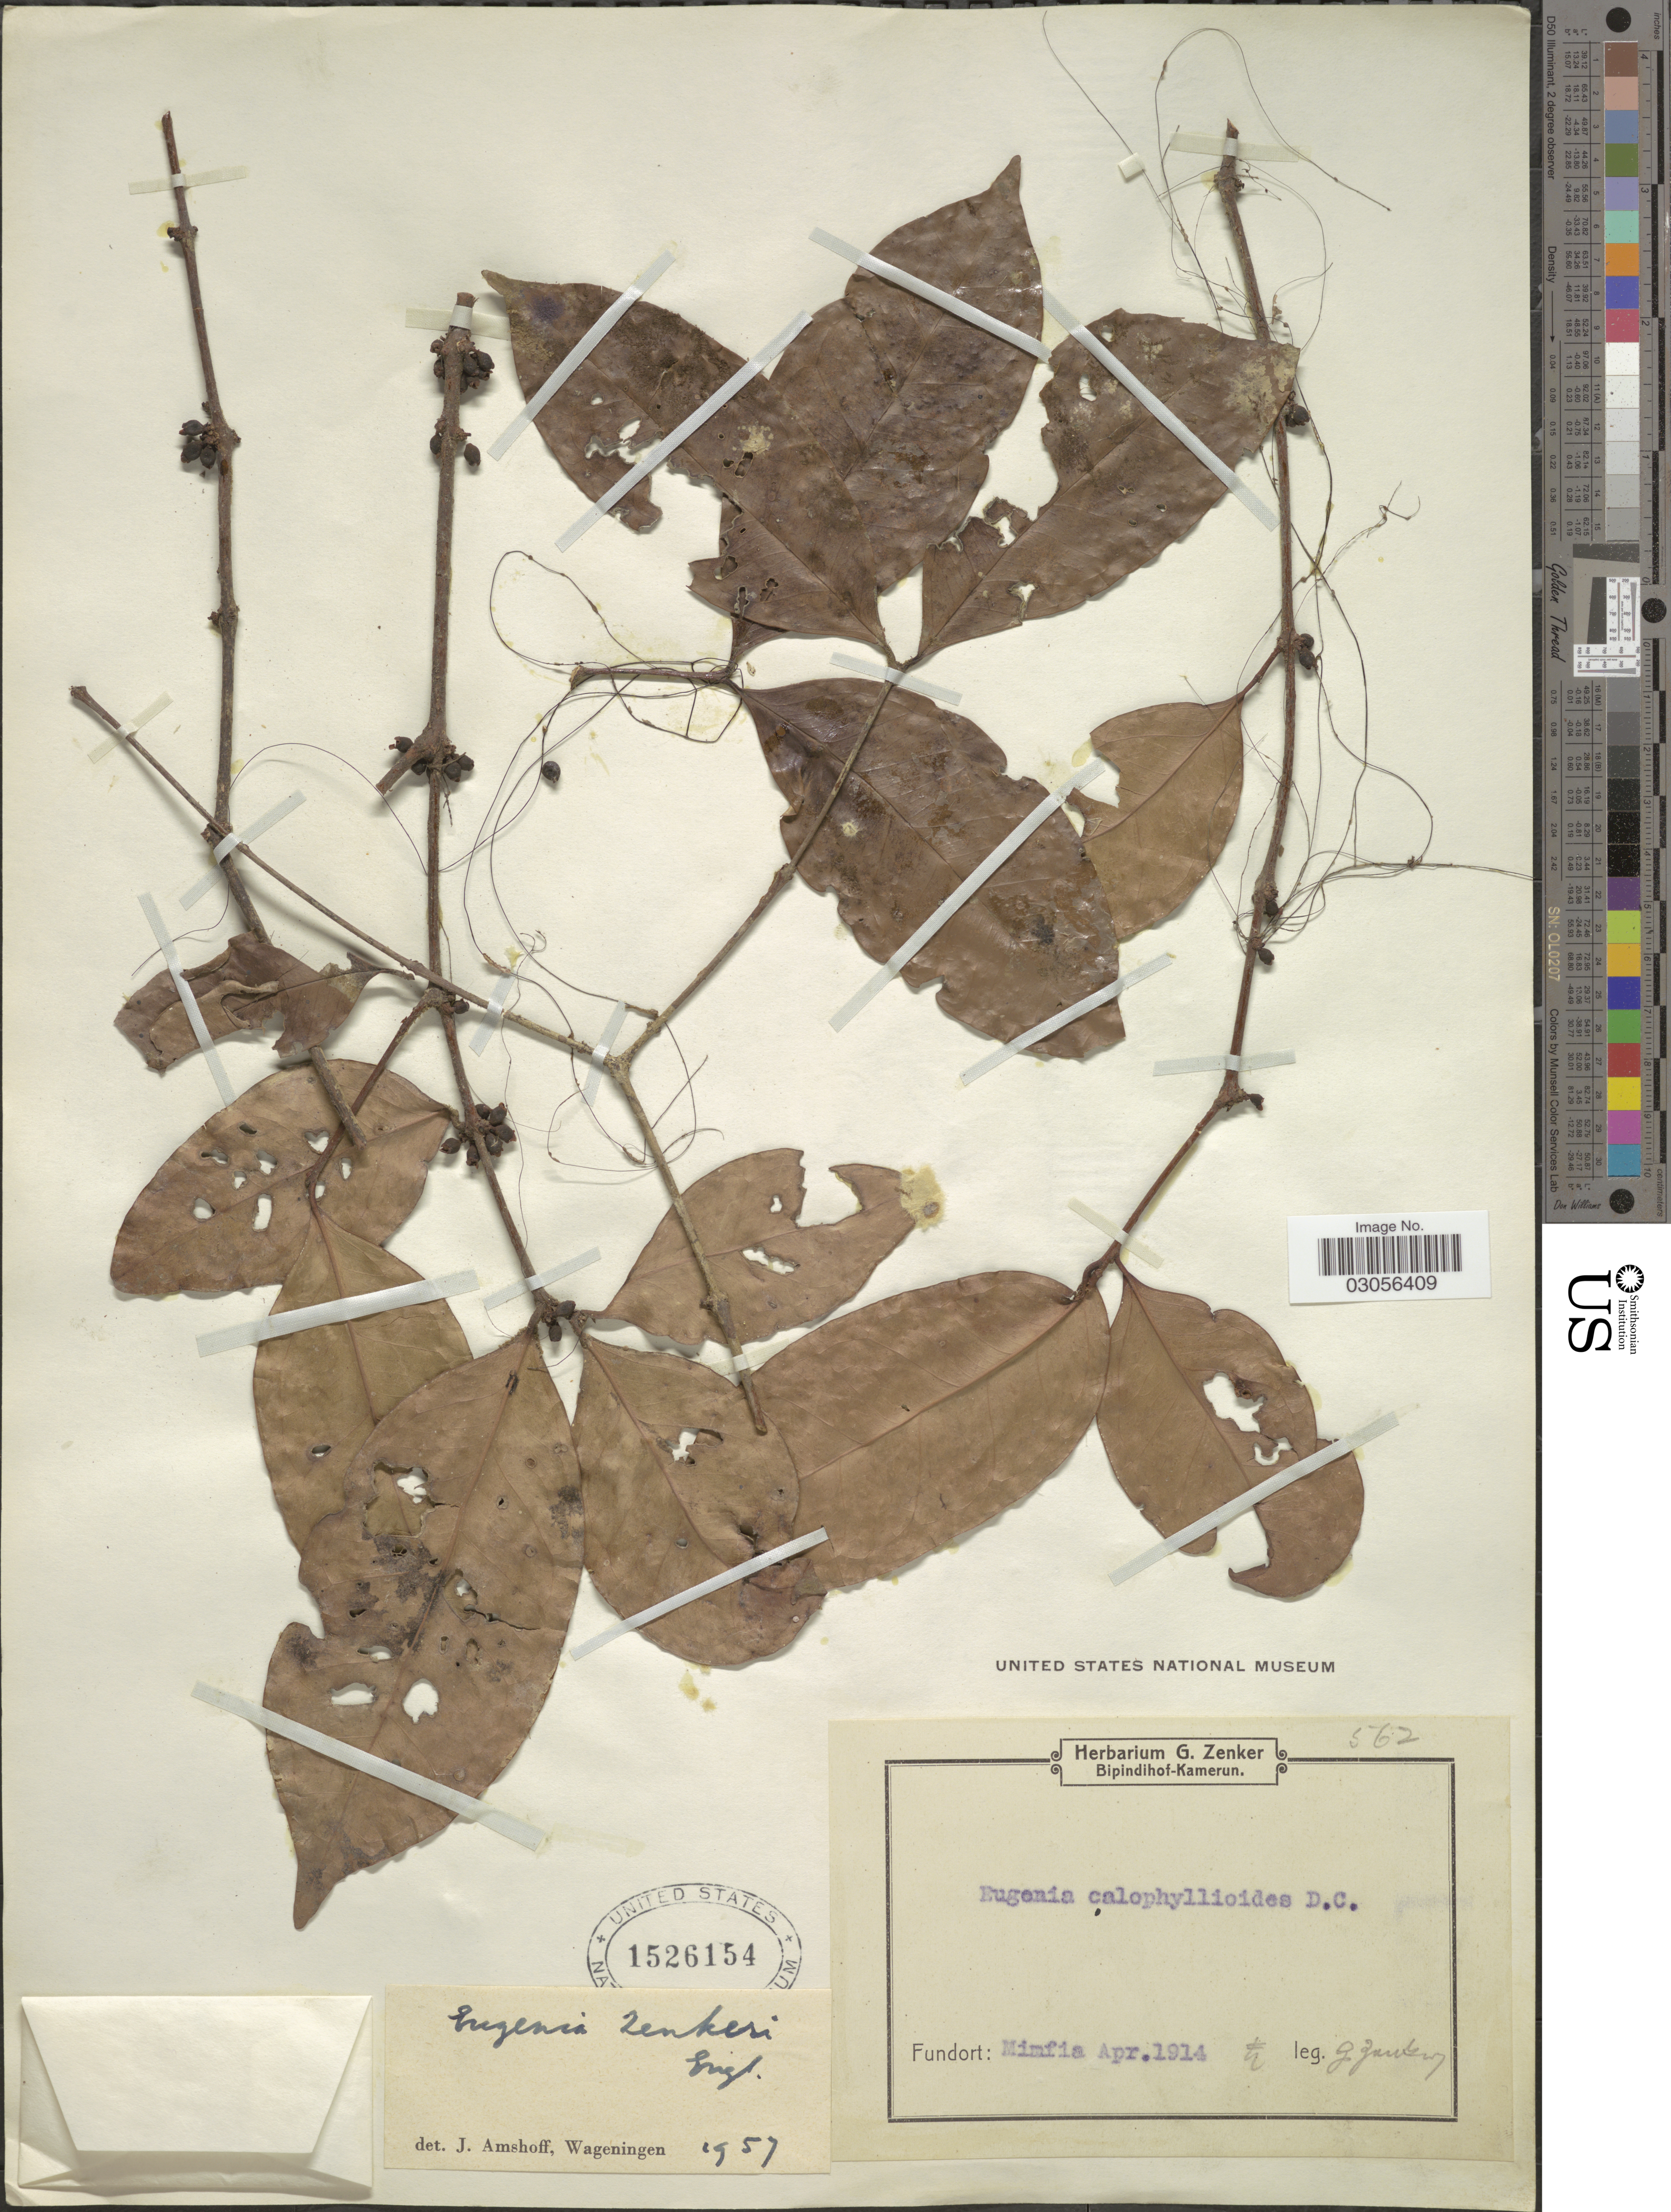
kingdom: Plantae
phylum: Tracheophyta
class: Magnoliopsida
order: Myrtales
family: Myrtaceae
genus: Eugenia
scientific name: Eugenia zenkeri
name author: Engl.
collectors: G. A. Zenker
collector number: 562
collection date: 1914-04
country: Cameroon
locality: Fundort: Mimfia.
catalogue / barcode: US 1526154